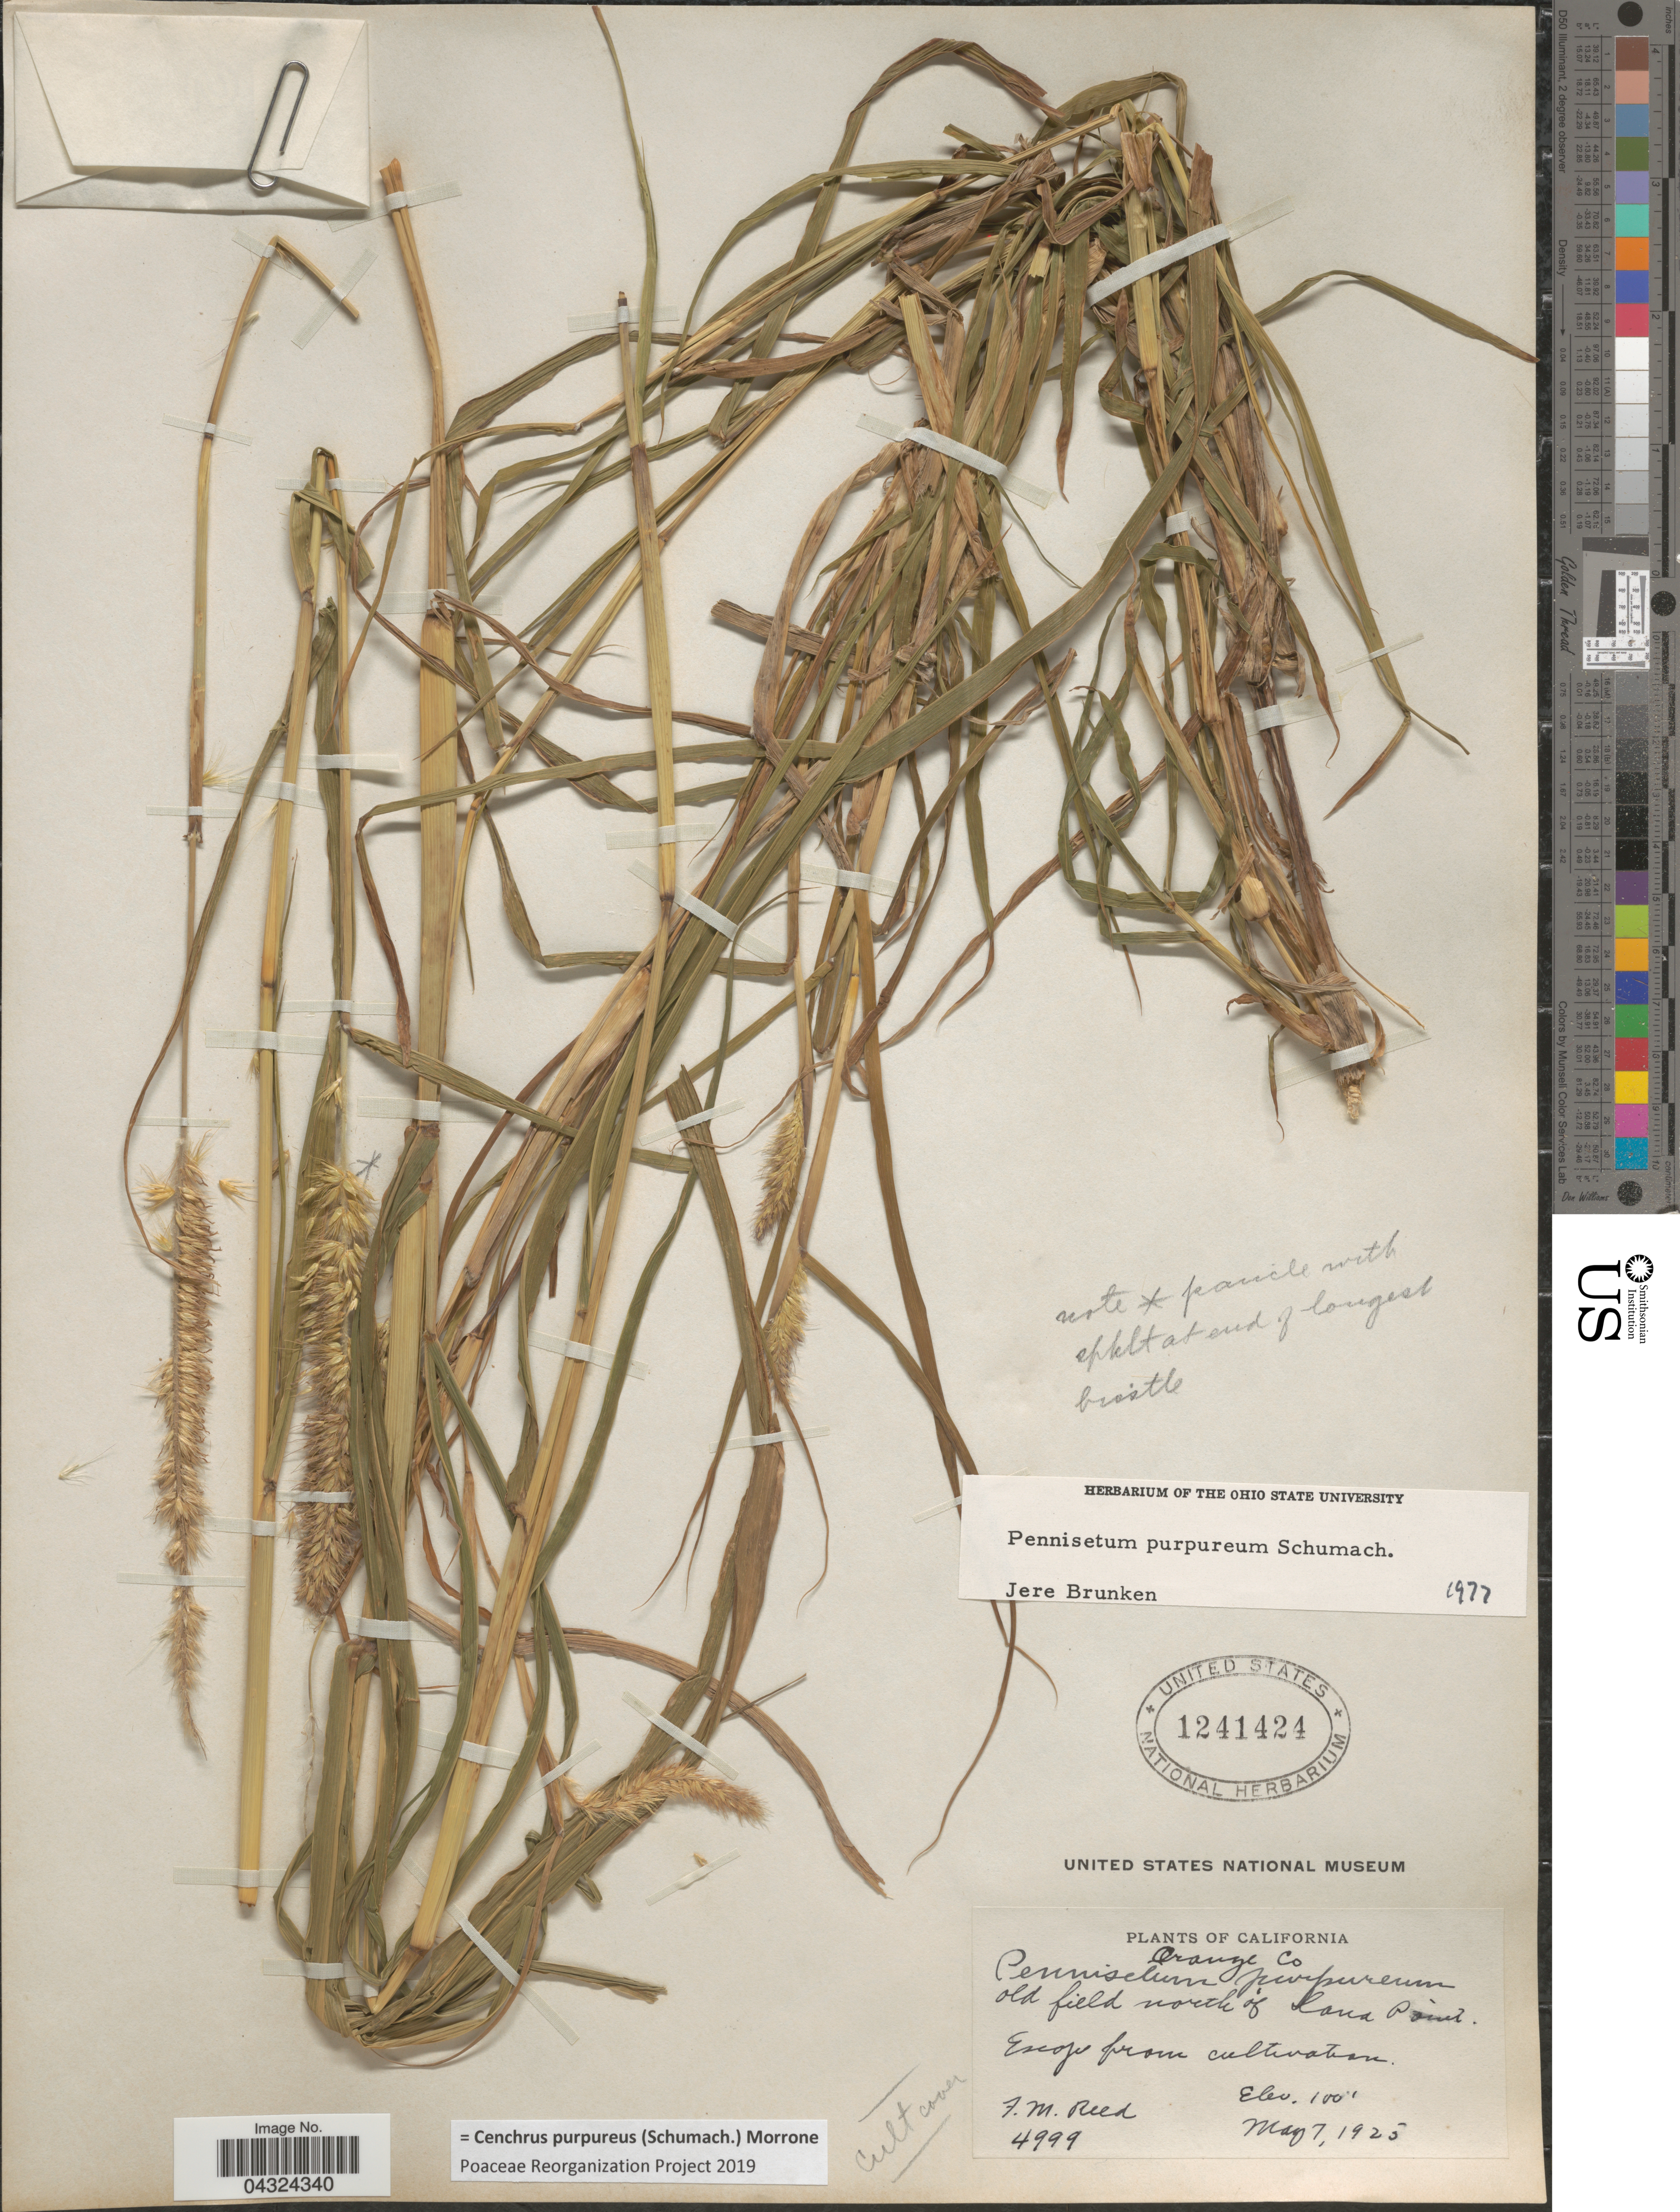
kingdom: Plantae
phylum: Tracheophyta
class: Liliopsida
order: Poales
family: Poaceae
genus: Cenchrus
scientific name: Cenchrus purpureus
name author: (Schumach.) Morrone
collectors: F. Reed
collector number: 4999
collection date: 1925-05-07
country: United States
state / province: California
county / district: Orange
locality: Orange Co. Old field north of Dana Point.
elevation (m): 30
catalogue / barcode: US 1241424